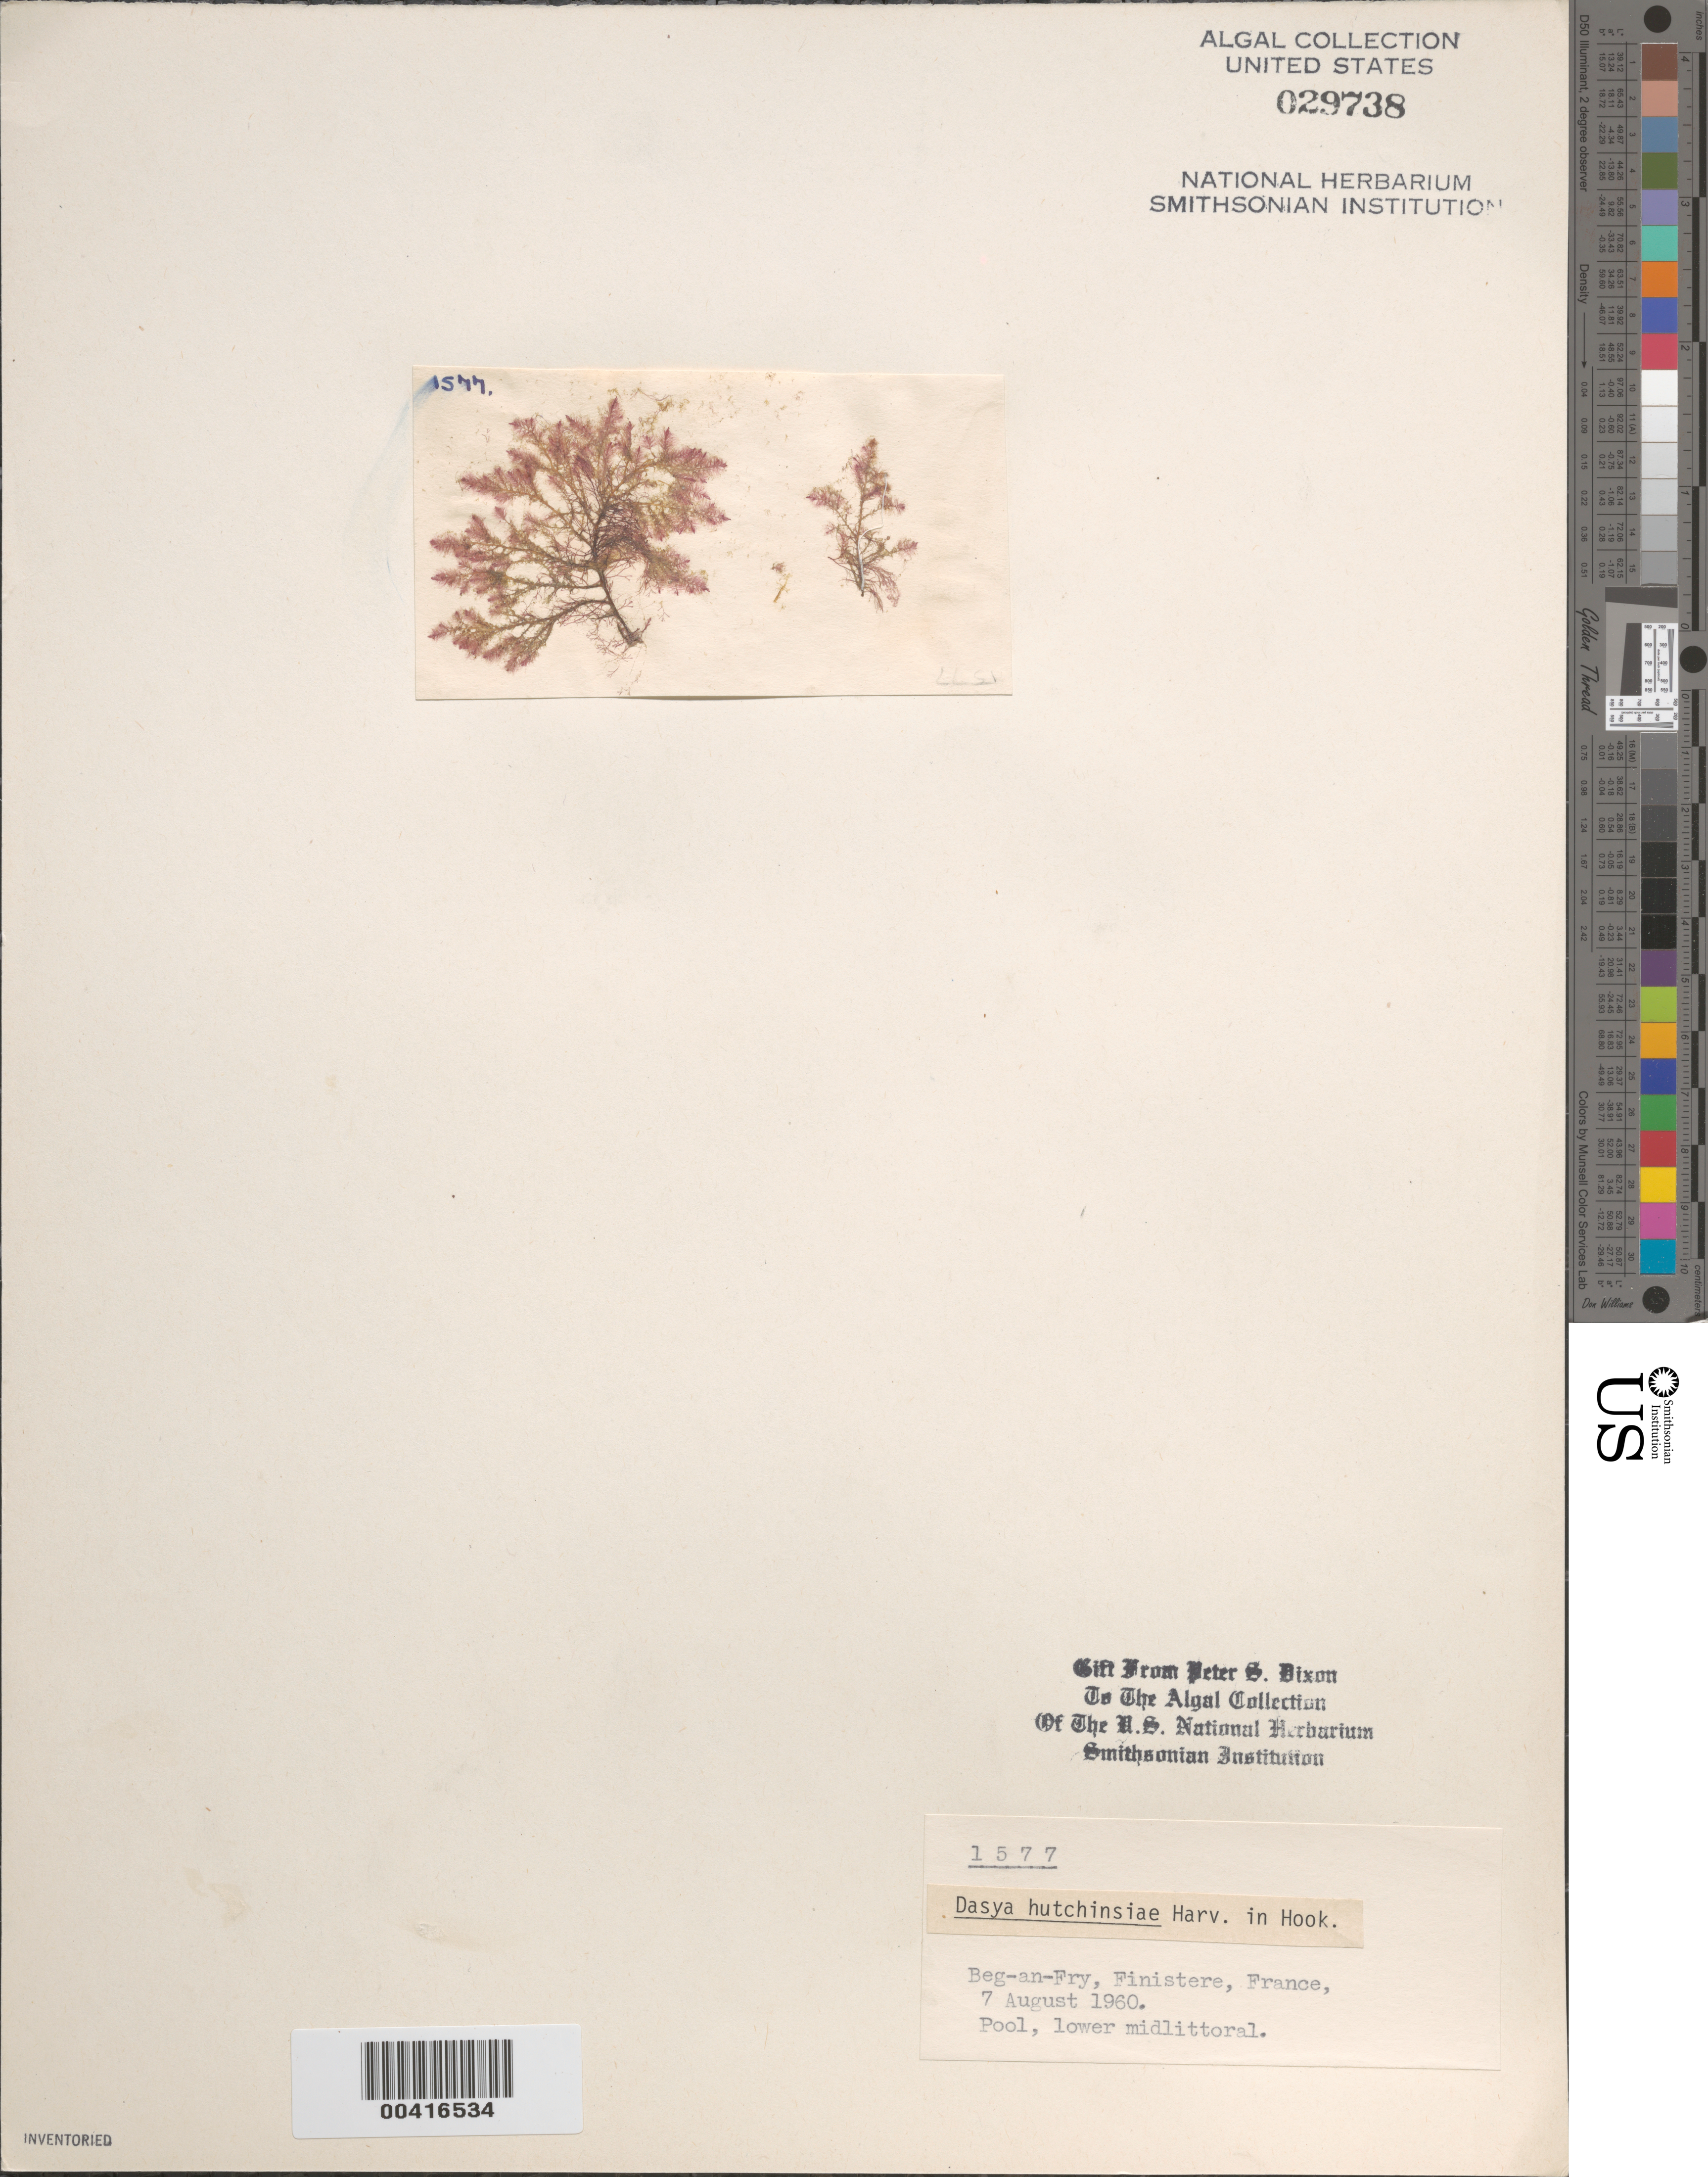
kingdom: Plantae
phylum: Rhodophyta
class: Florideophyceae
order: Ceramiales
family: Dasyaceae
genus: Dasya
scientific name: Dasya hutchinsiae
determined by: Dixon, P. S.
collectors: P. S. Dixon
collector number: PSD 1577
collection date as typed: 07 Aug 1960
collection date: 1960-08-07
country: France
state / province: Bretagne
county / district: Finistère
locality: Beg-an-Fry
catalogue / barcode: US 29738